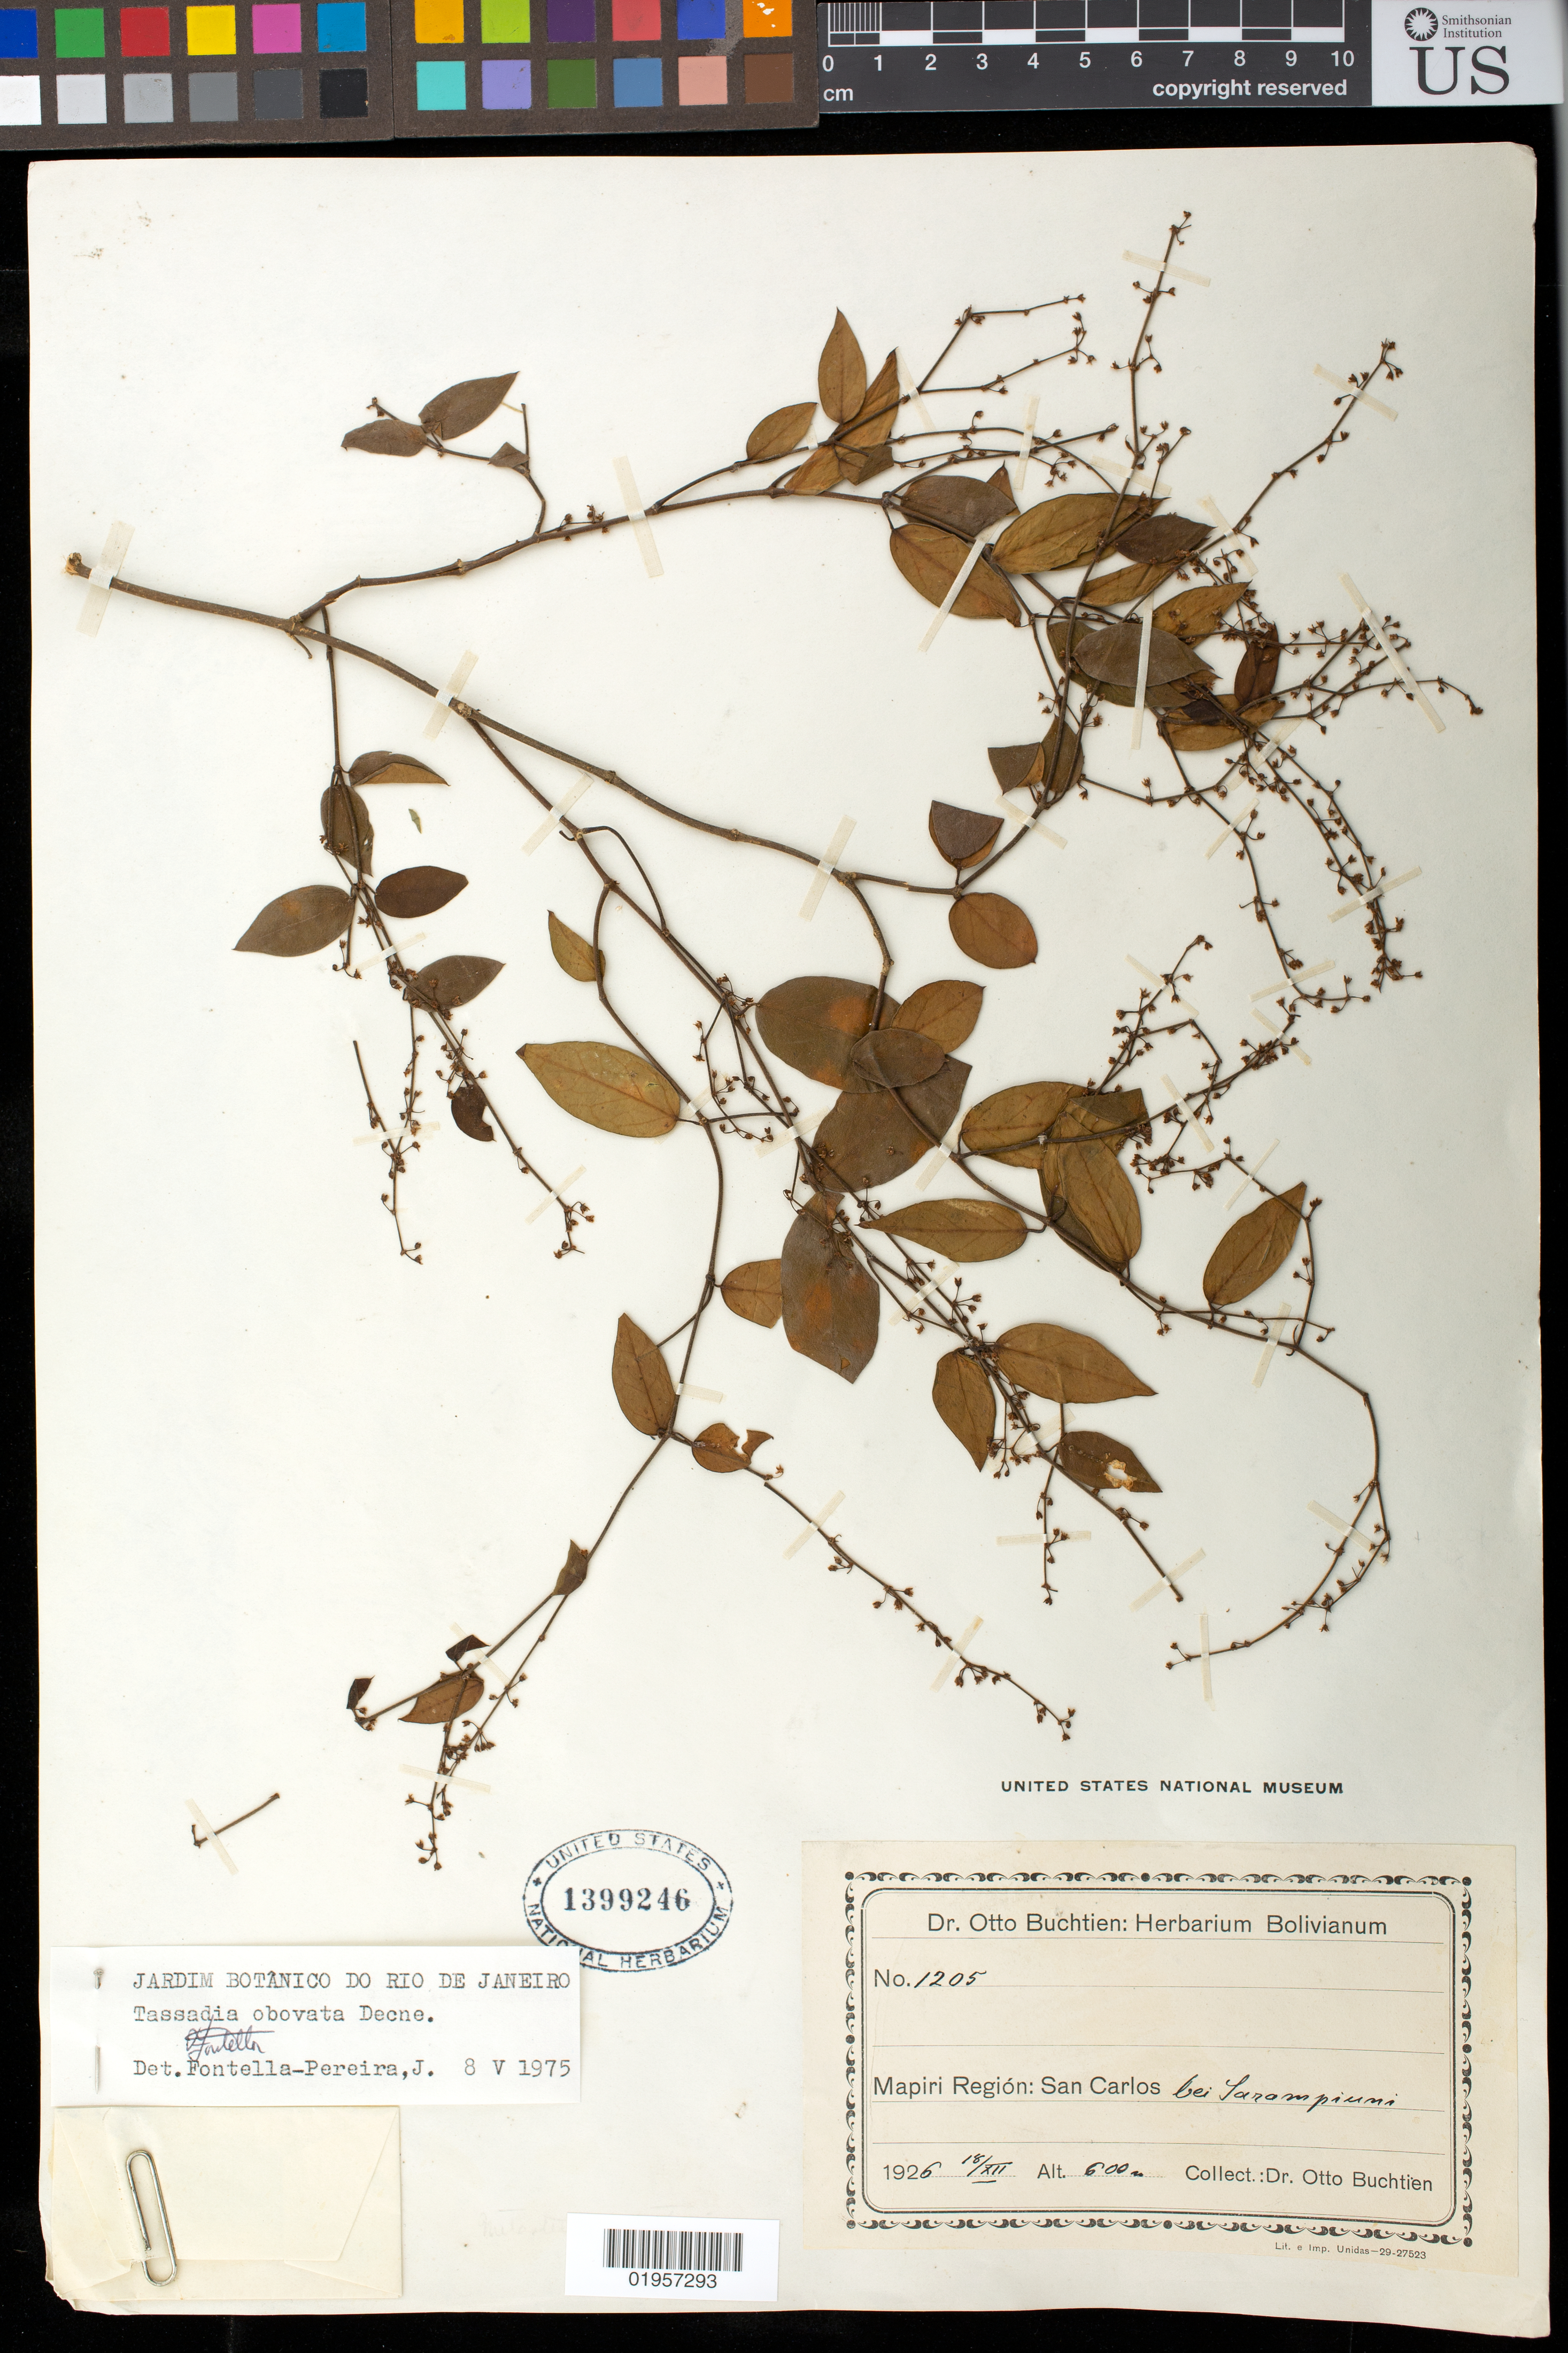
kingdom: Plantae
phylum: Tracheophyta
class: Magnoliopsida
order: Gentianales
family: Apocynaceae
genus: Tassadia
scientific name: Tassadia obovata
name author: Decne.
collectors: O. Buchtien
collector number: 1205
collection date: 1926-12-18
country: Bolivia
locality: Mapiri Region: San Carlos bei Sarampiuni.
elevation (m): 600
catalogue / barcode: US 1399246